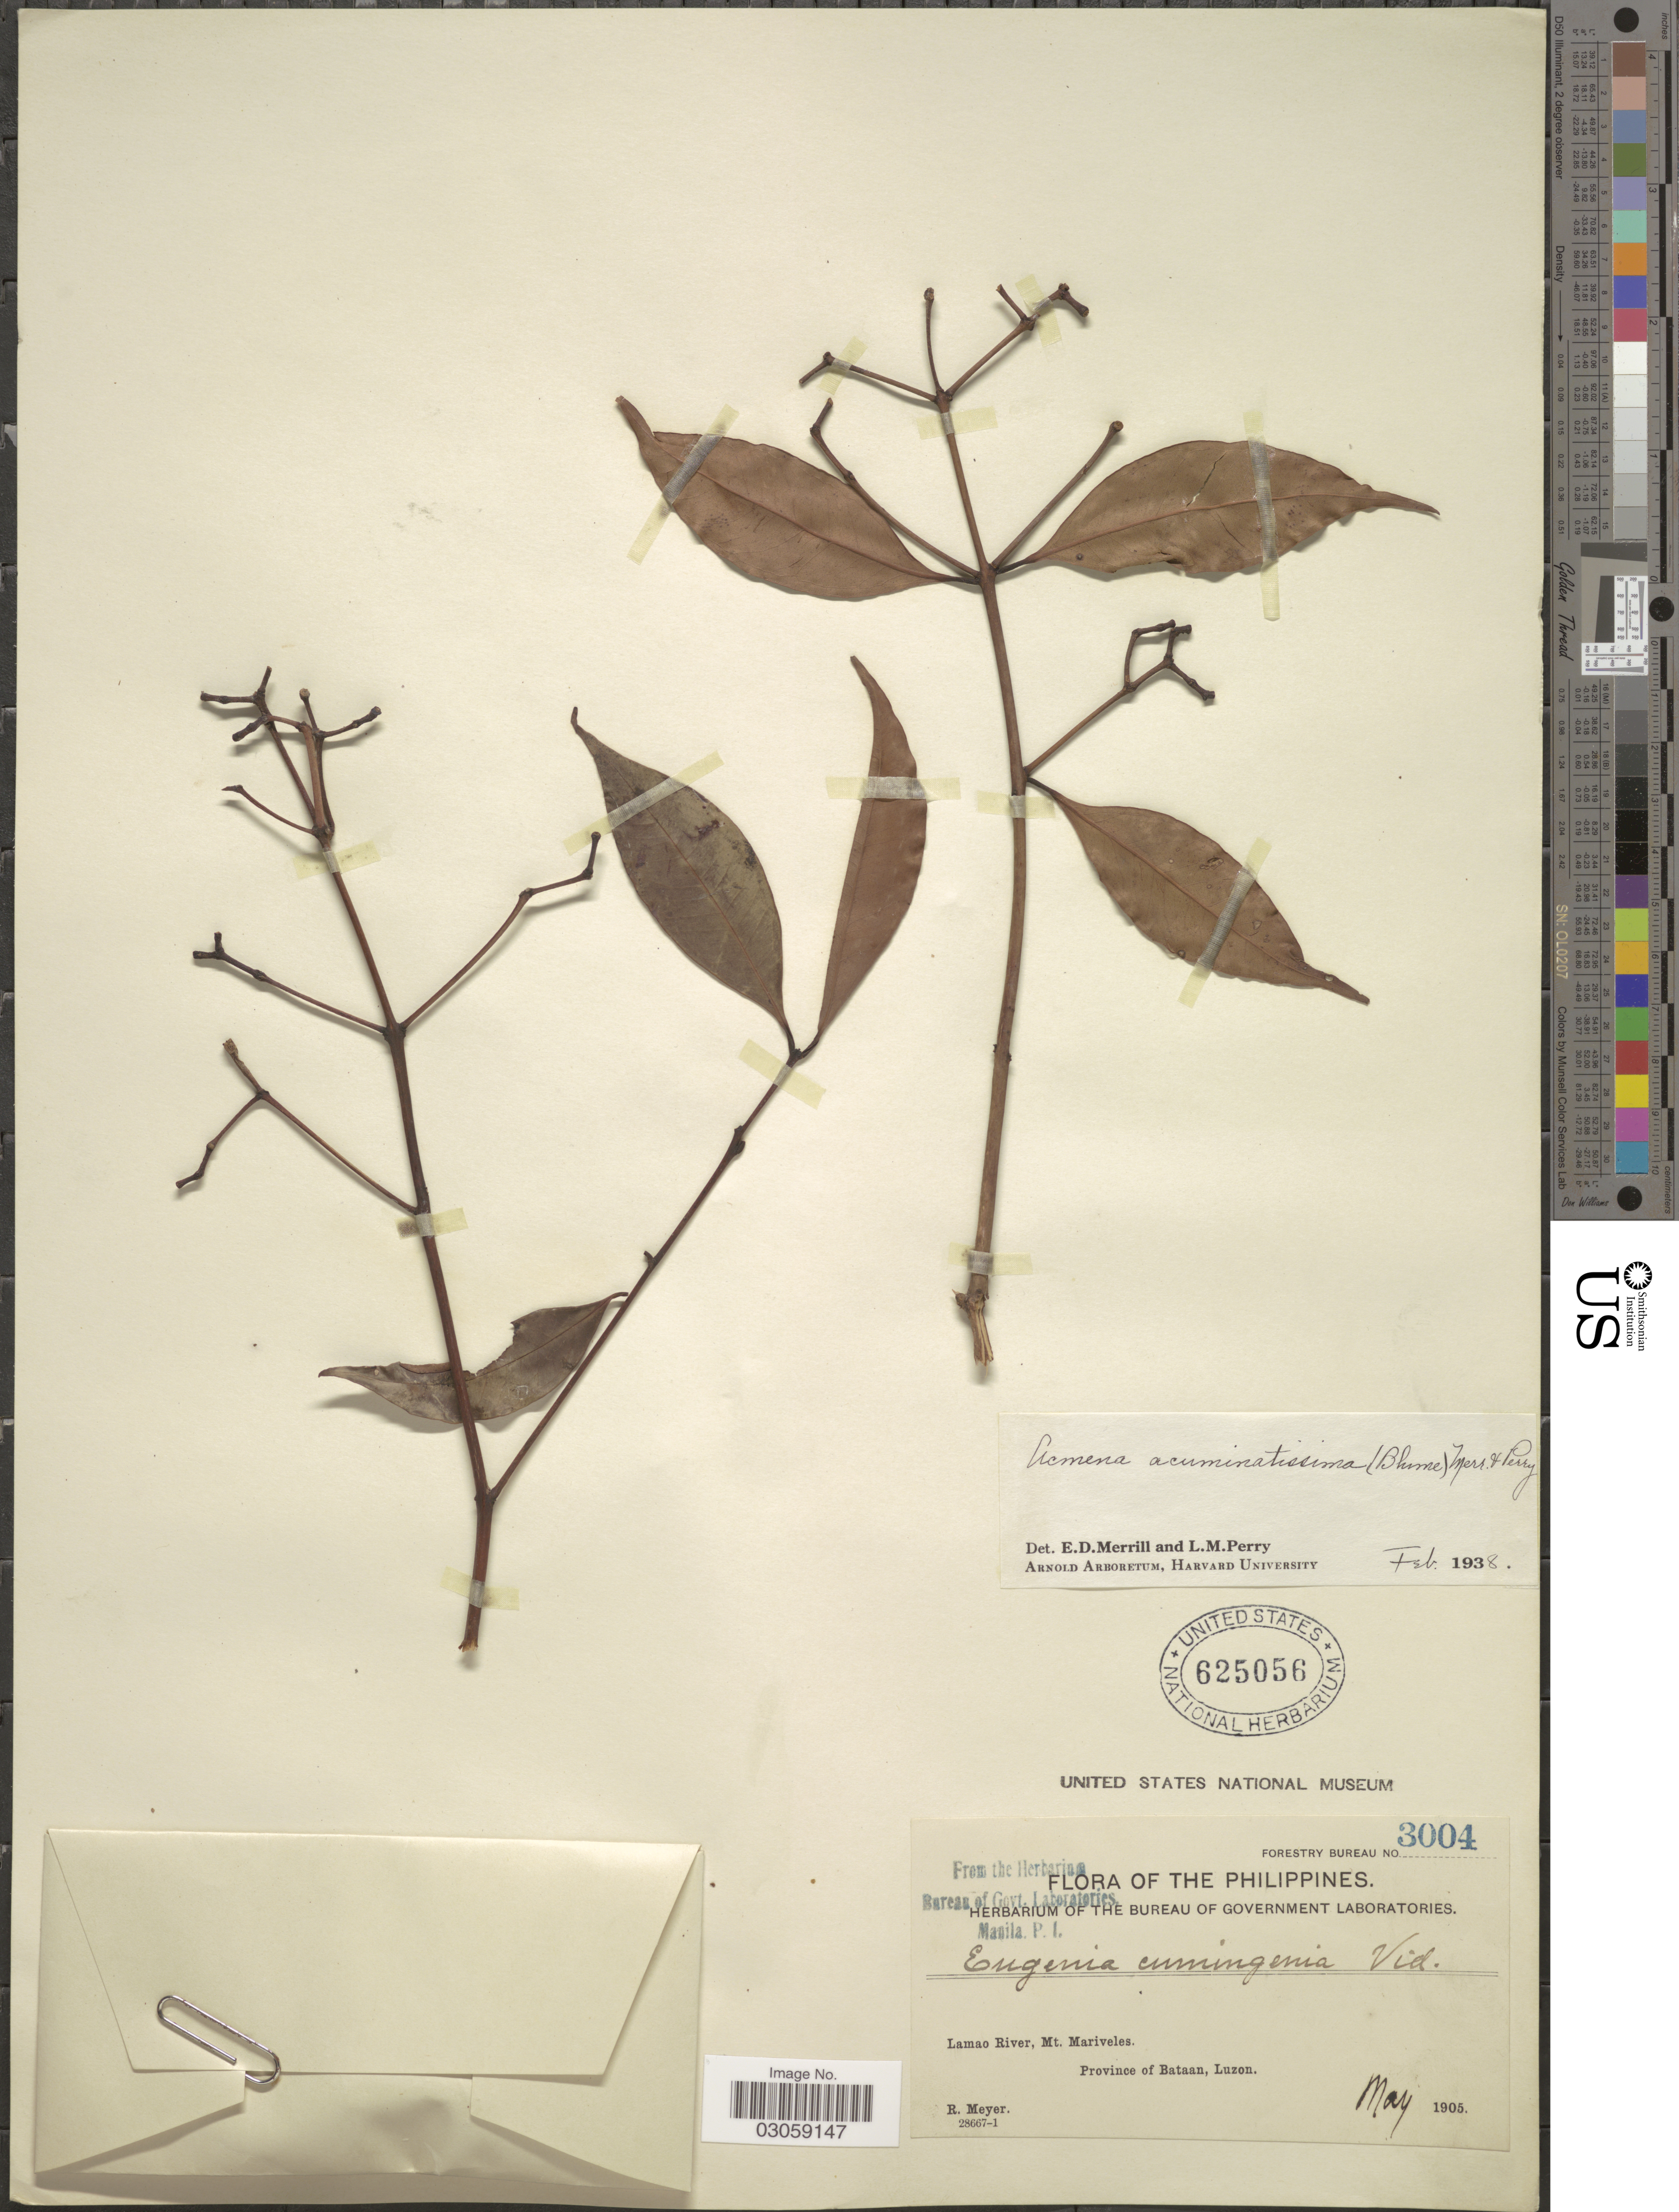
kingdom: Plantae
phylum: Tracheophyta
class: Magnoliopsida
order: Myrtales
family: Myrtaceae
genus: Syzygium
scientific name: Syzygium acuminatissimum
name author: (Blume) DC.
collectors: R. Meyer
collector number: Forestry Bureau 3004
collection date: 1905-05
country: Philippines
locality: Lamao River, Mt. Mariveles, Province of Bataan, Luzon.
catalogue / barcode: US 625056